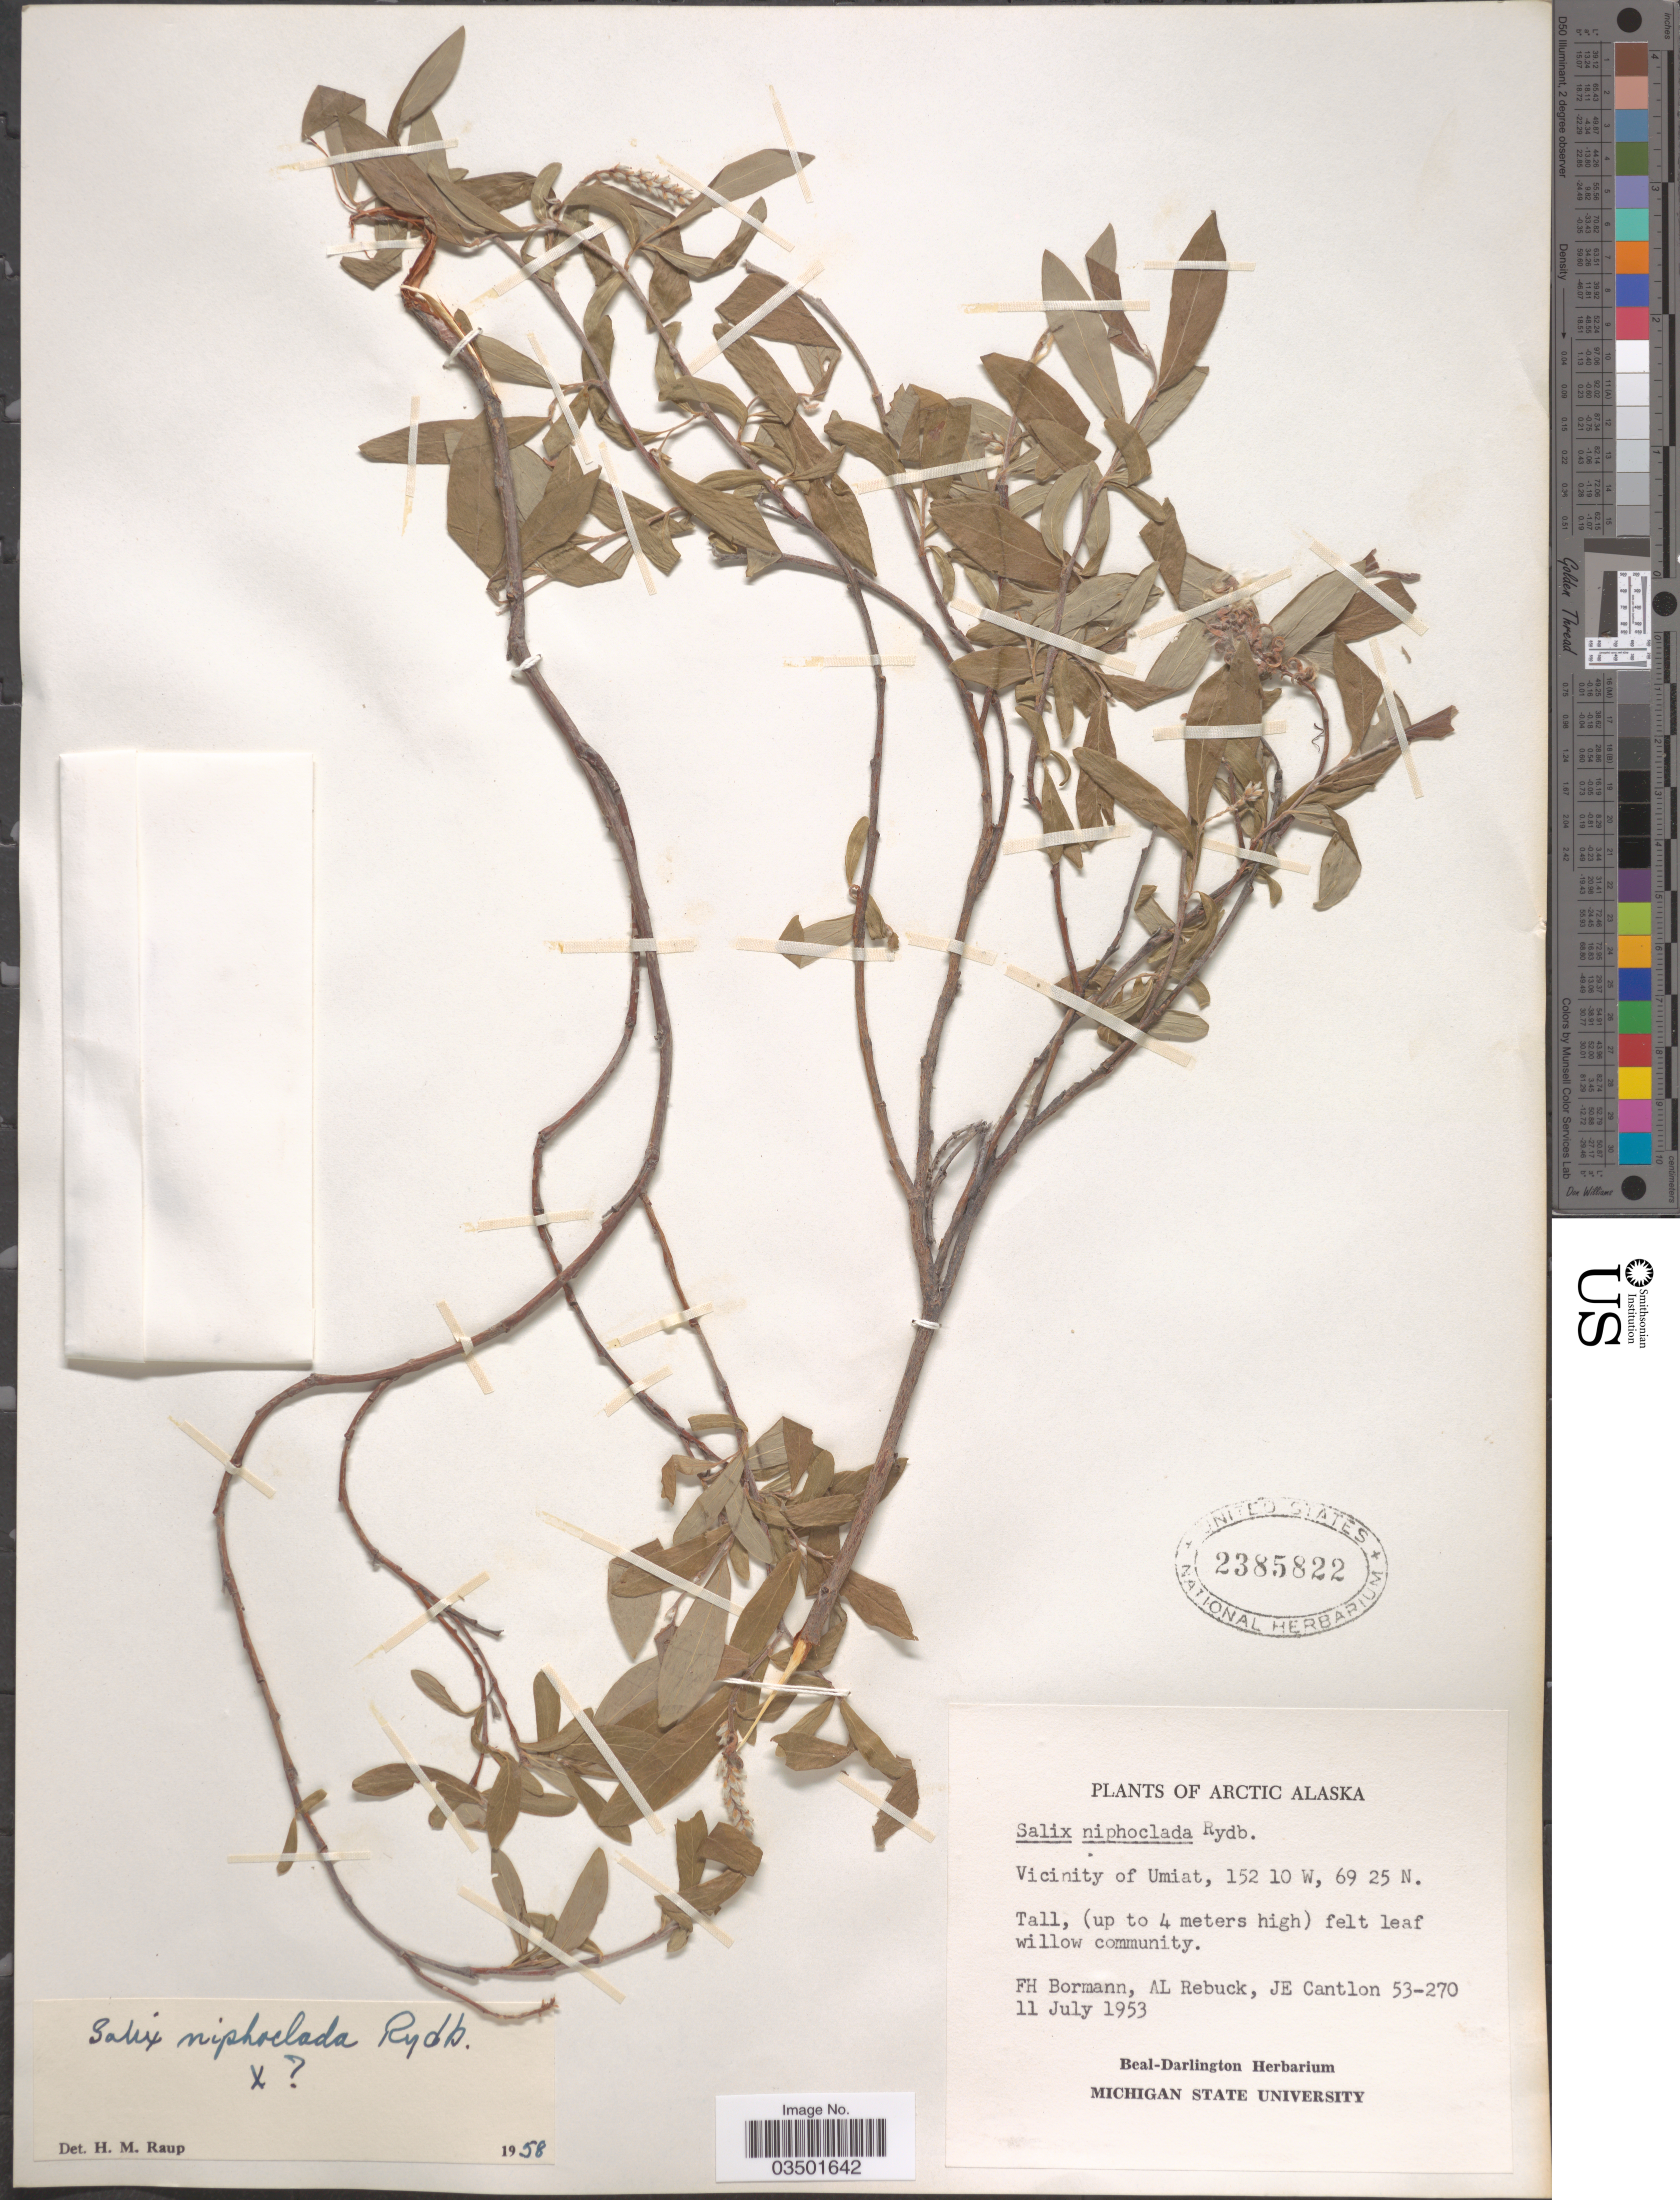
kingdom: Plantae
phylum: Tracheophyta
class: Magnoliopsida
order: Malpighiales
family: Salicaceae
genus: Salix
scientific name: Salix niphoclada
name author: Rydb.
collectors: F. Bormann, A. Rebuck & J. Cantlon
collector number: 53-270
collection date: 1953-07-11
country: United States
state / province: Alaska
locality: Arctic Alaska. Vicinity of Umiat.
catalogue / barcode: US 2385822